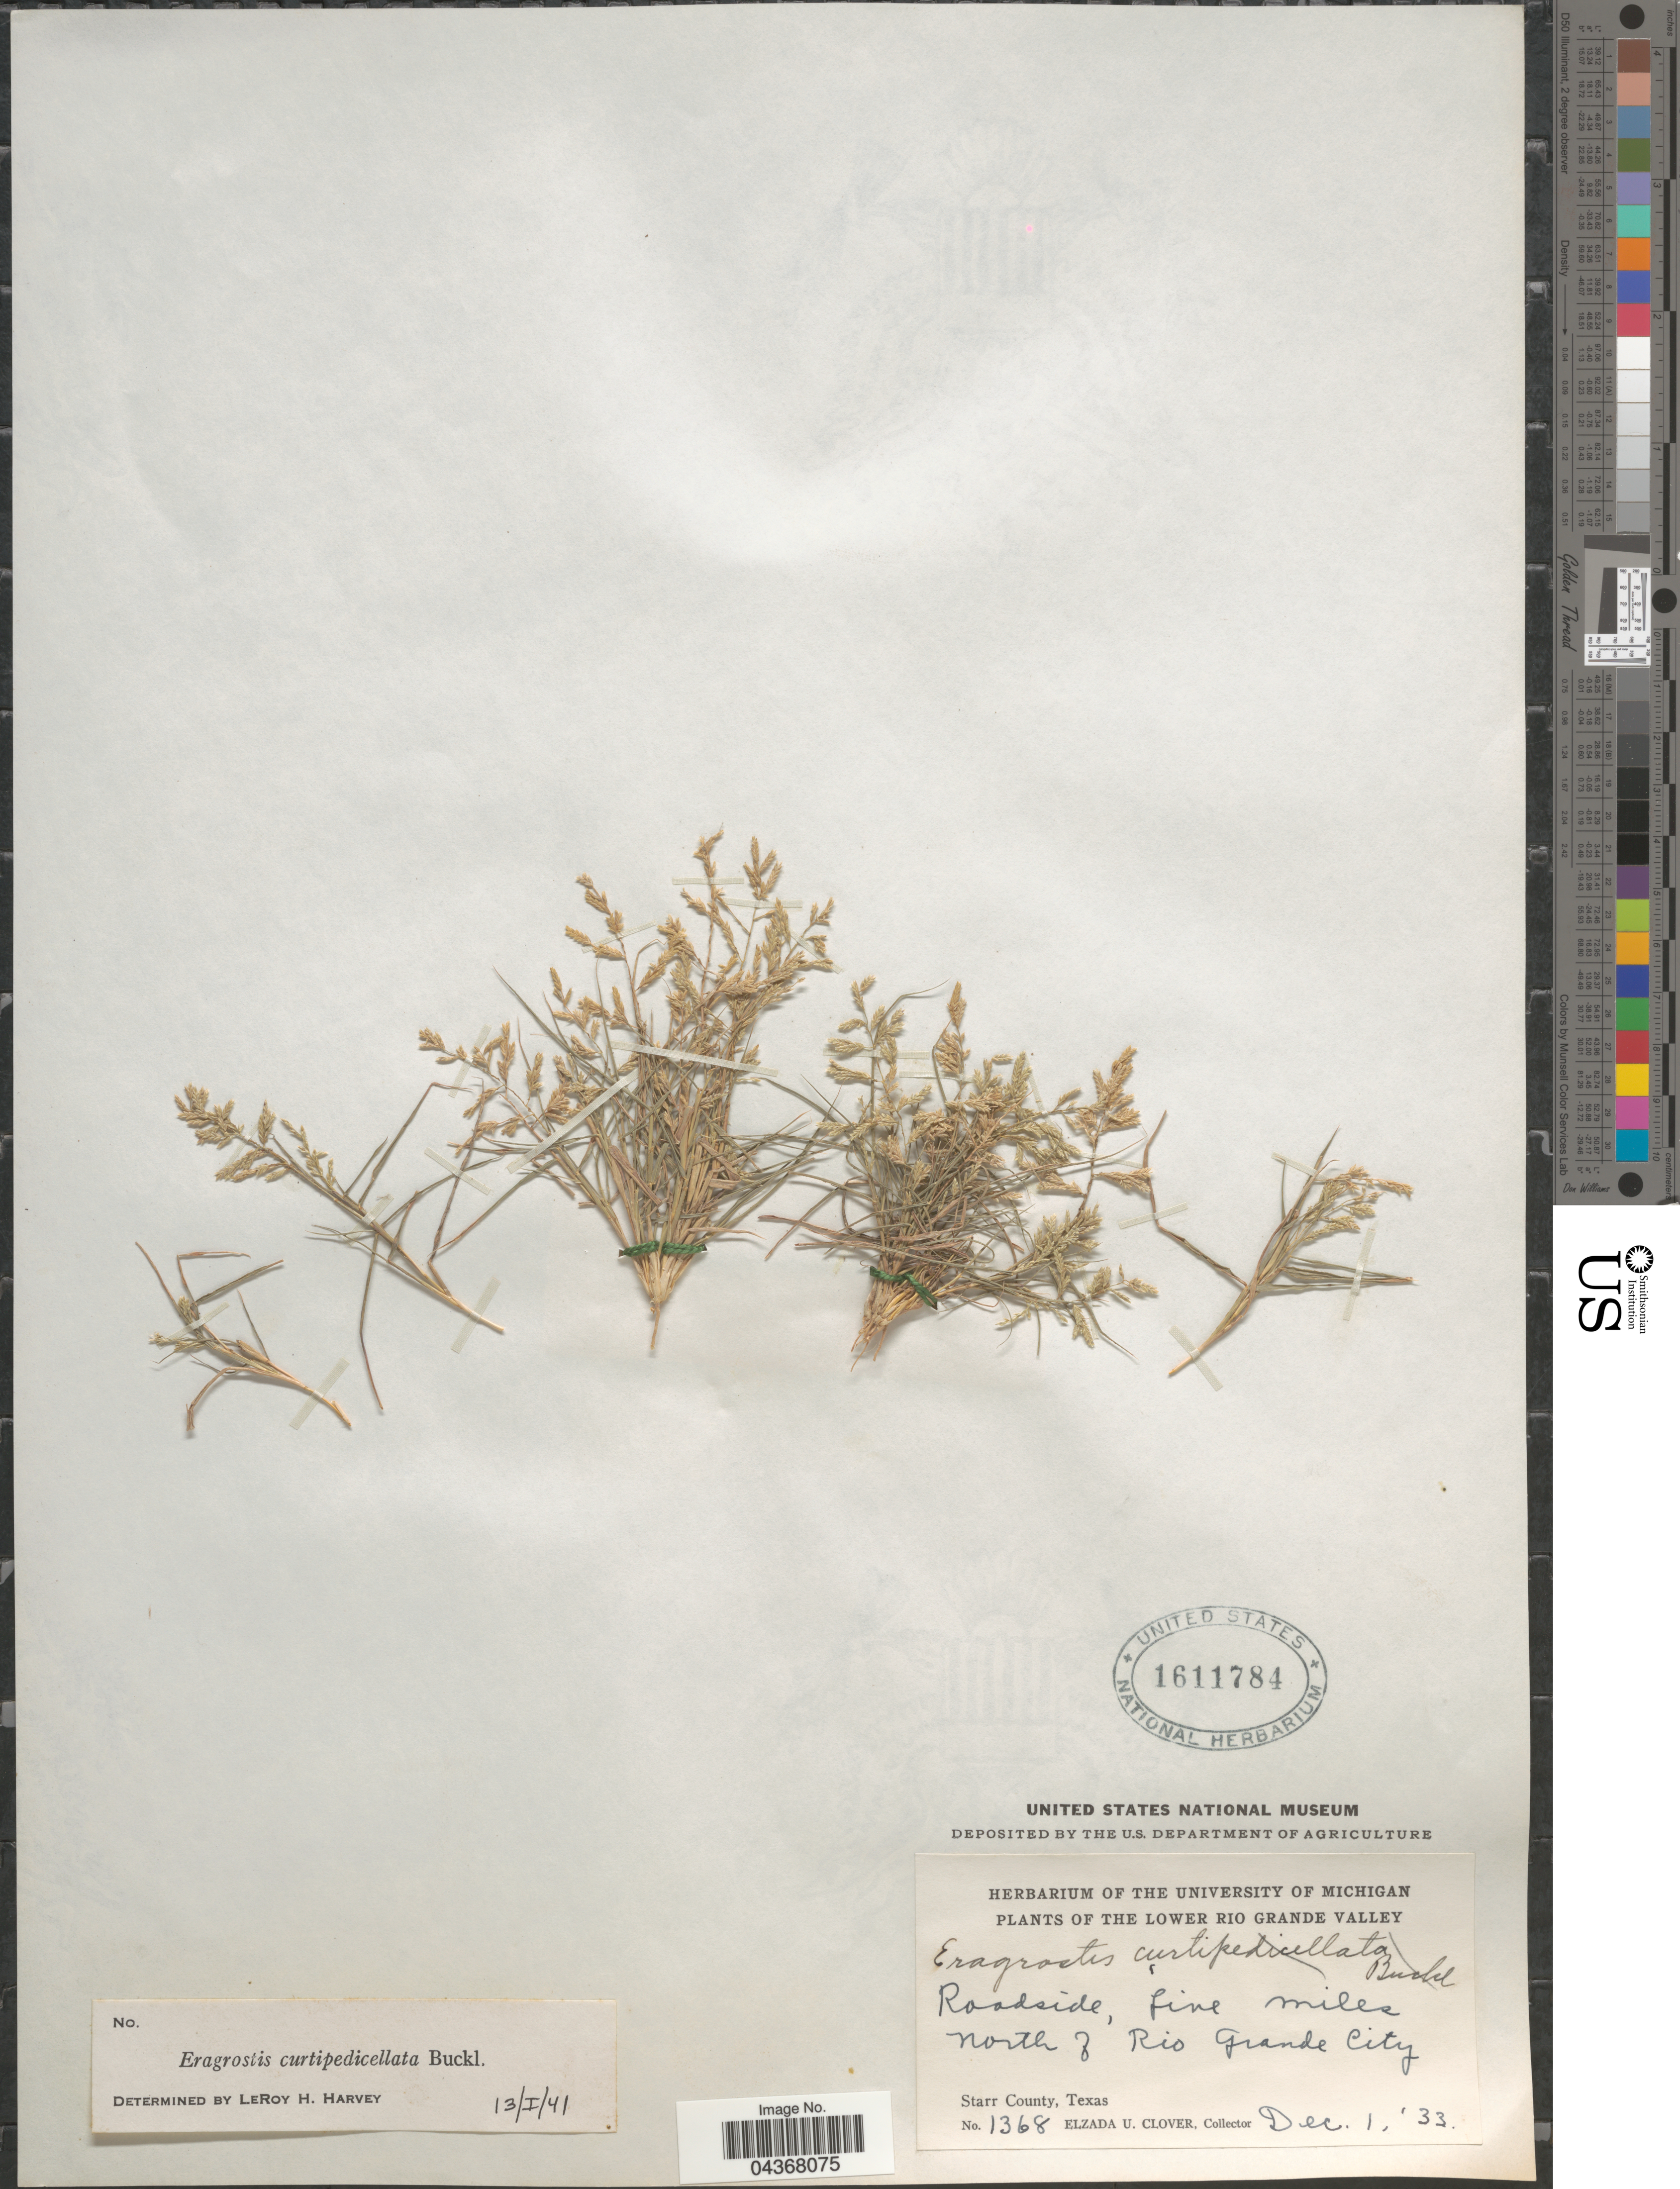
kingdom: Plantae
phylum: Tracheophyta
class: Liliopsida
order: Poales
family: Poaceae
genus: Eragrostis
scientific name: Eragrostis curtipedicellata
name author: Buckley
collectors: E. U. Clover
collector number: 1368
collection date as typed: Transcribed d/m/y: 1/12/33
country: United States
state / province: Texas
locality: The Lower Rio Grande Valley. Roadside, five miles North of Rio Grande City. Starr County.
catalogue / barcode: US 1611784